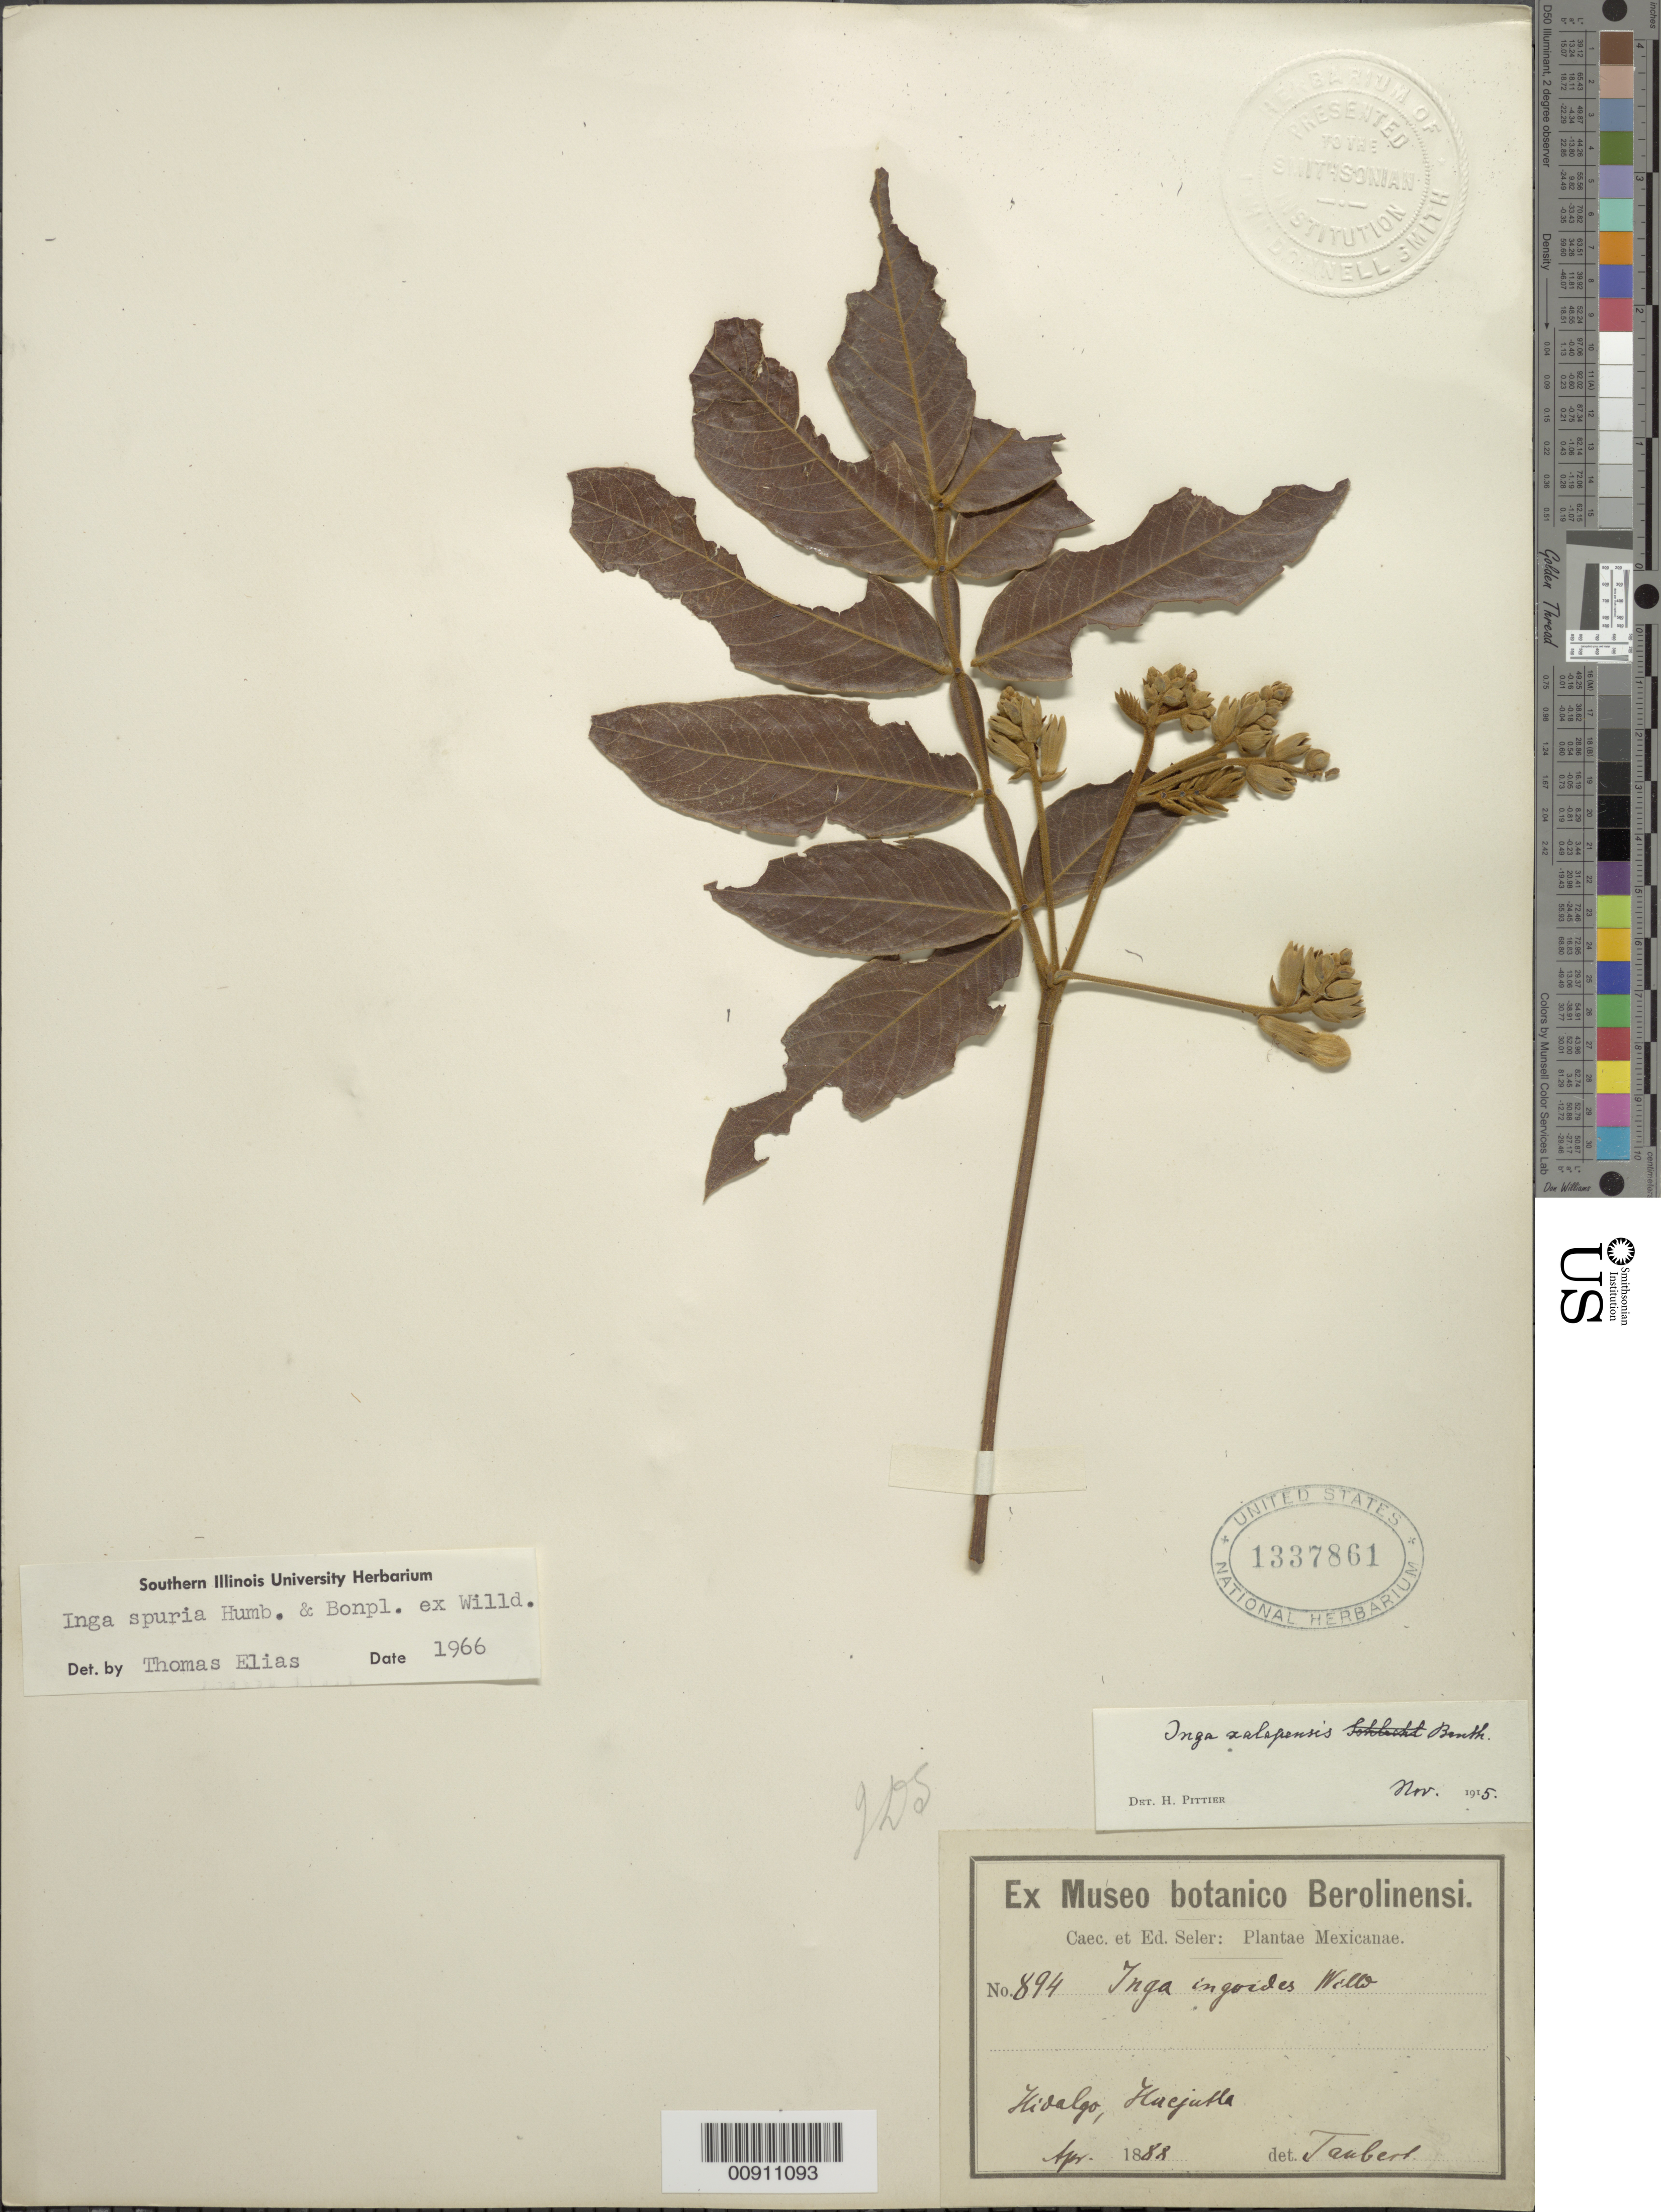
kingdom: Plantae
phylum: Tracheophyta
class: Magnoliopsida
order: Fabales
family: Fabaceae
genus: Inga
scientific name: Inga xalapensis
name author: Benth.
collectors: C. Seler & E. G. Seler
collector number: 894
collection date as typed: Apr 1888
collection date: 1888-04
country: Mexico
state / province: Hidalgo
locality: Hidalgo, Huejutla.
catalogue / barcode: US 1337861